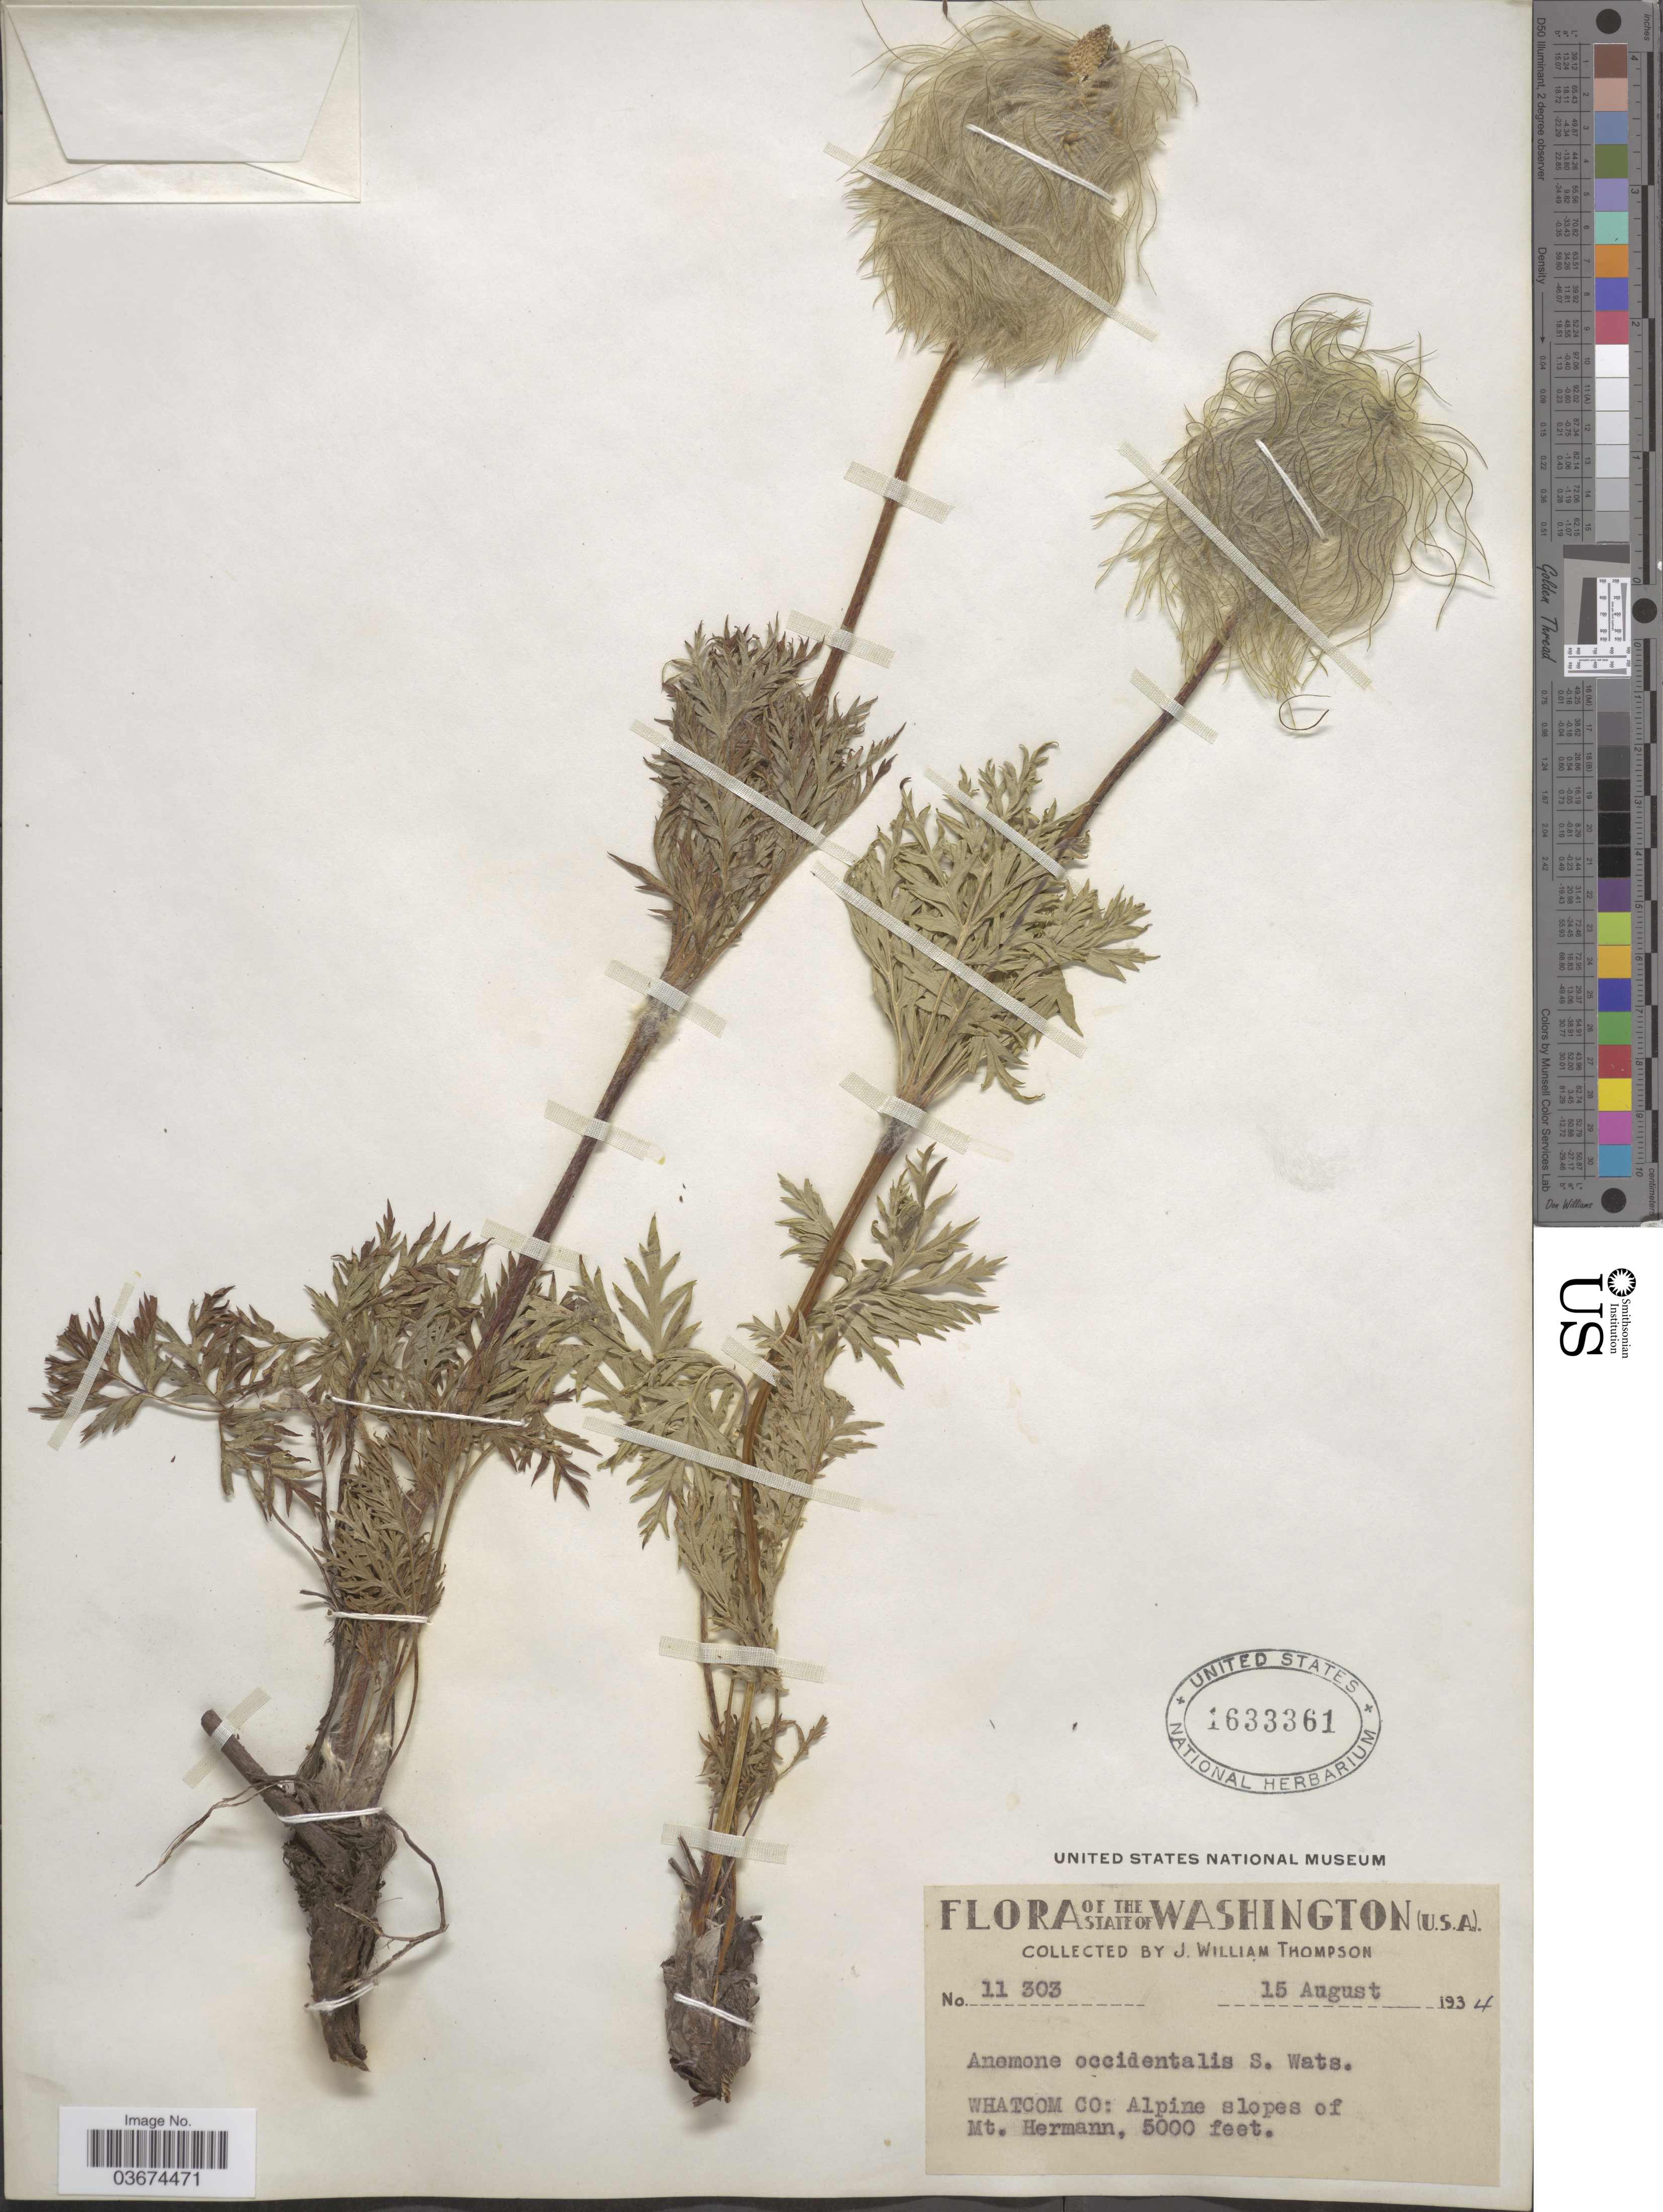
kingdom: Plantae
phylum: Tracheophyta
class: Magnoliopsida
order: Ranunculales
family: Ranunculaceae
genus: Pulsatilla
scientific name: Pulsatilla occidentalis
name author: (S. Watson) Freyn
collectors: J. W. Thompson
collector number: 11303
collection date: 1934-08-15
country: United States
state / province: Washington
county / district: Whitman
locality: Whatcom Co: Alpine slopes of Mt. Hermann.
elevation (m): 1524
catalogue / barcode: US 1633361